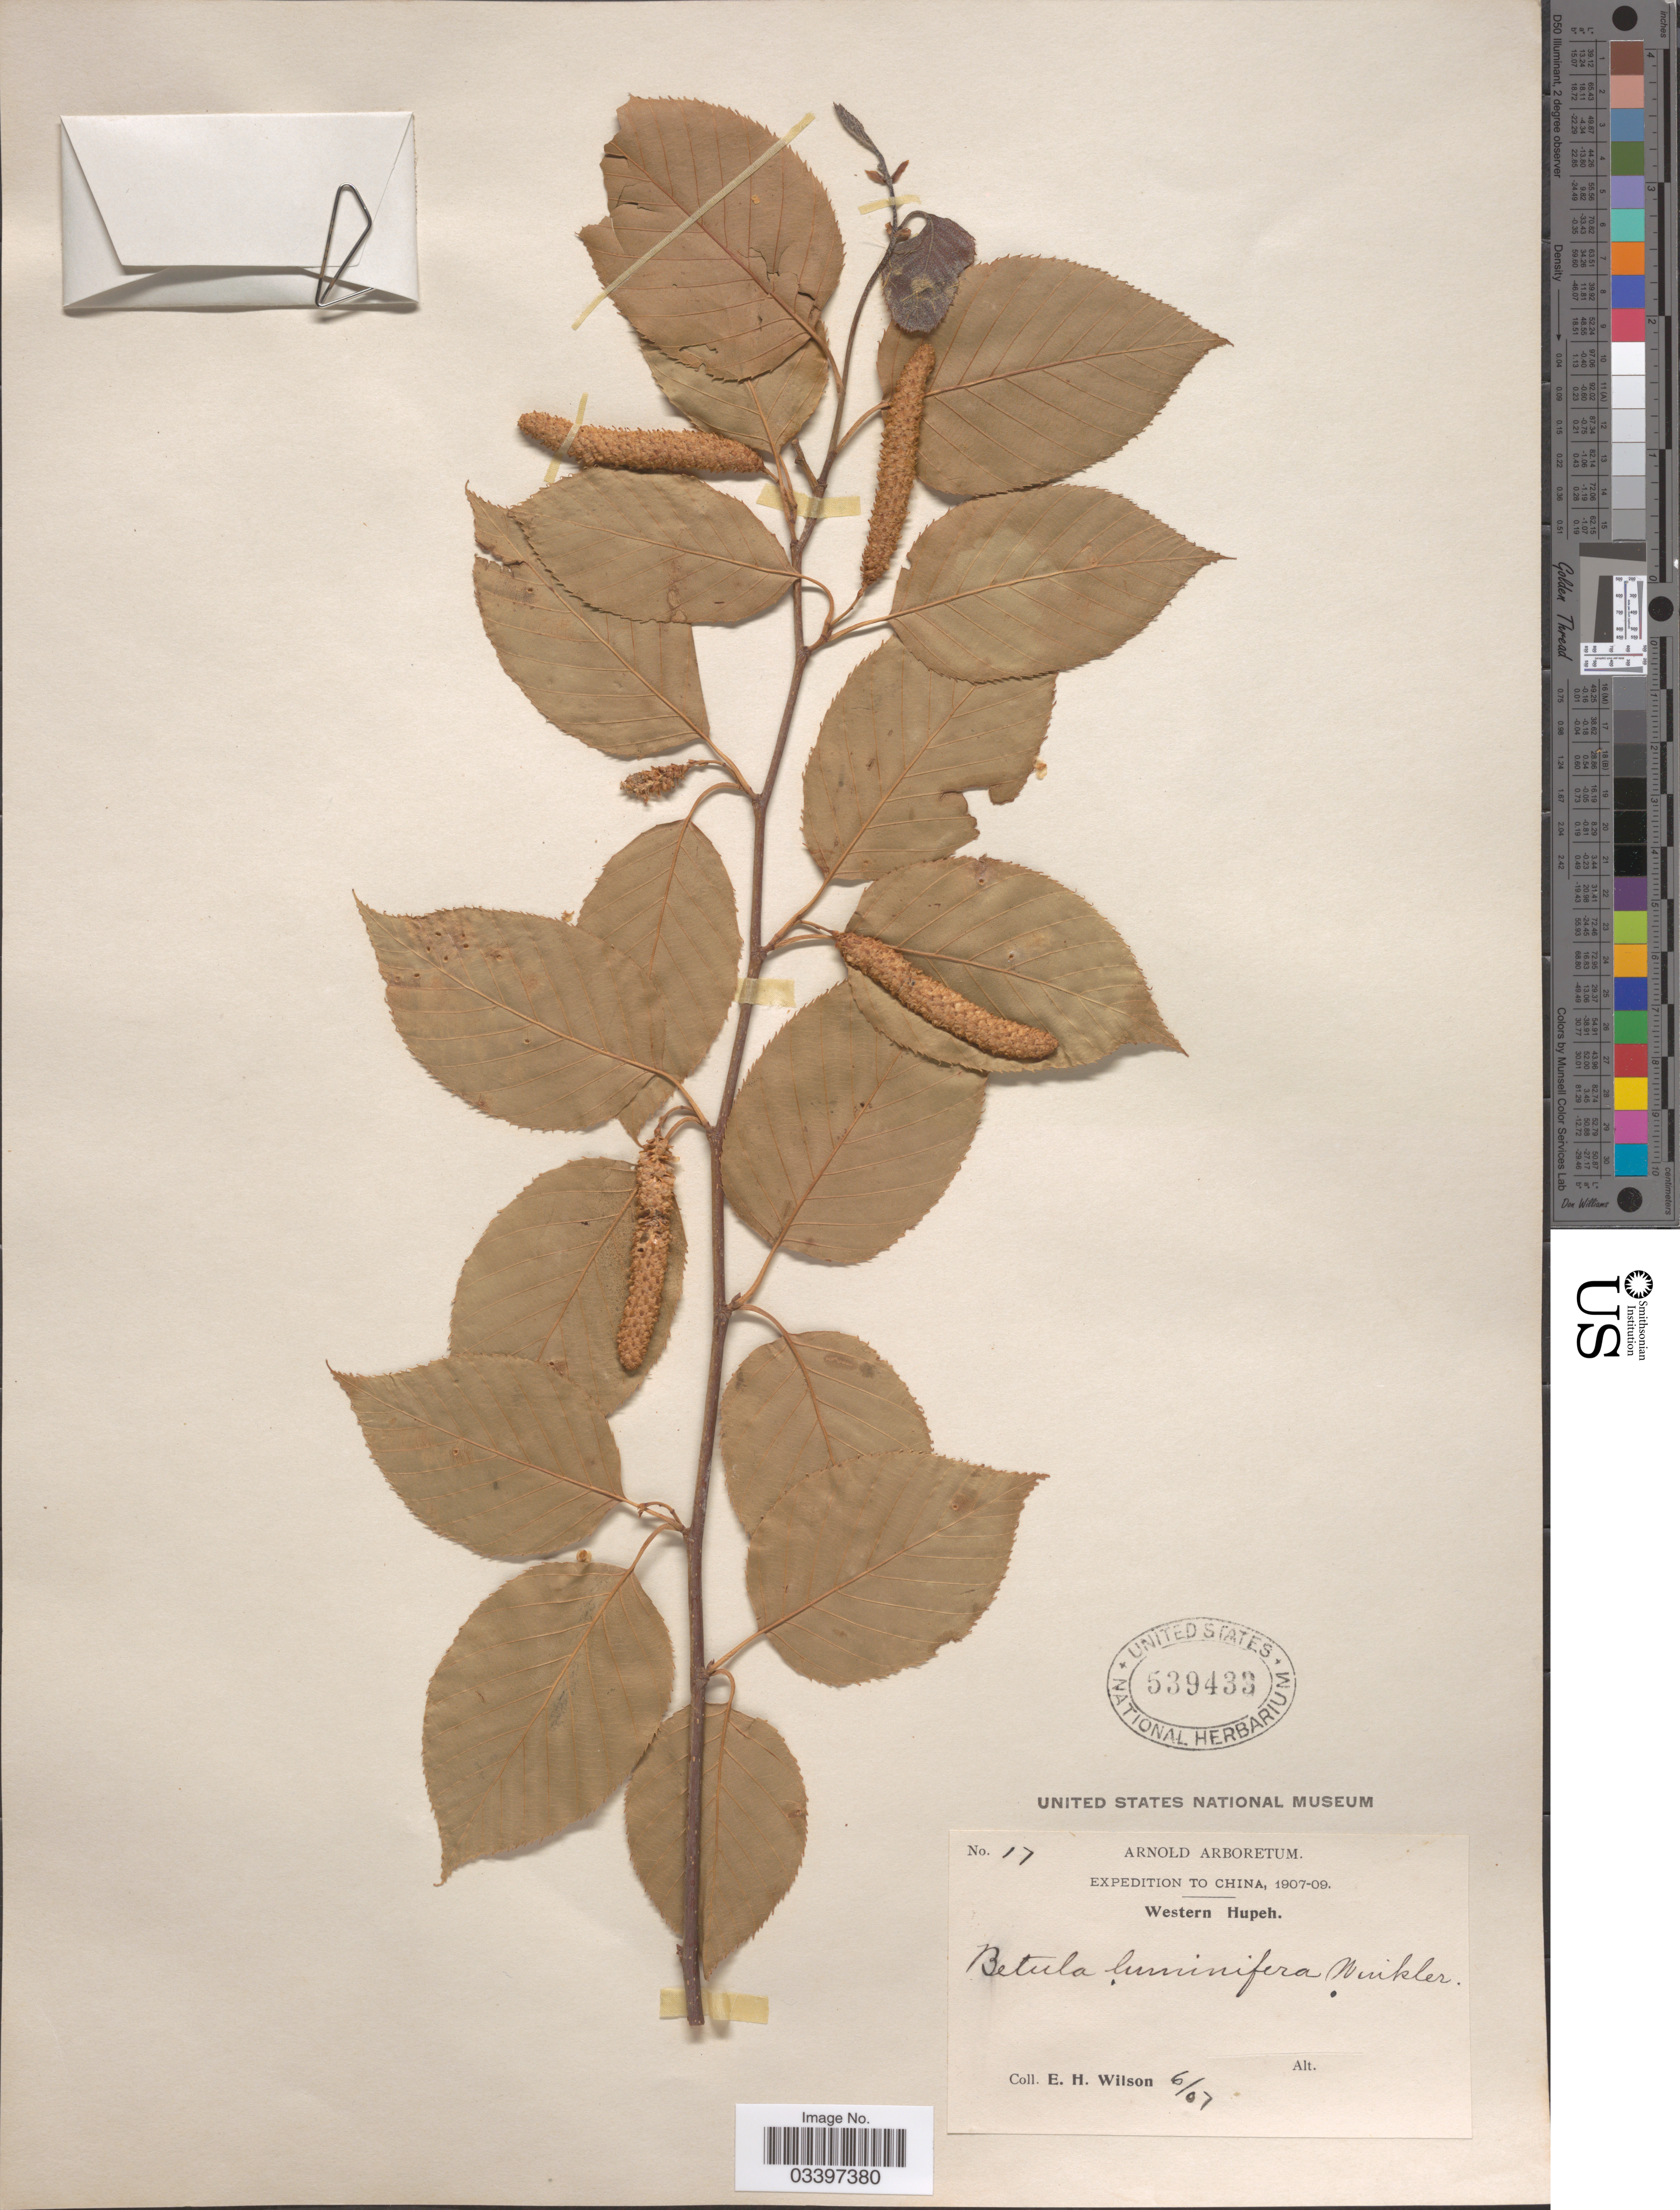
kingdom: Plantae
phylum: Tracheophyta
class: Magnoliopsida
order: Fagales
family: Betulaceae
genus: Betula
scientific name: Betula luminifera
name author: H.J.P. Winkl.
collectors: E. Wilson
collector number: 17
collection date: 1907-06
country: China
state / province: Hubei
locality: Western Hupeh.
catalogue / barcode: US 539433